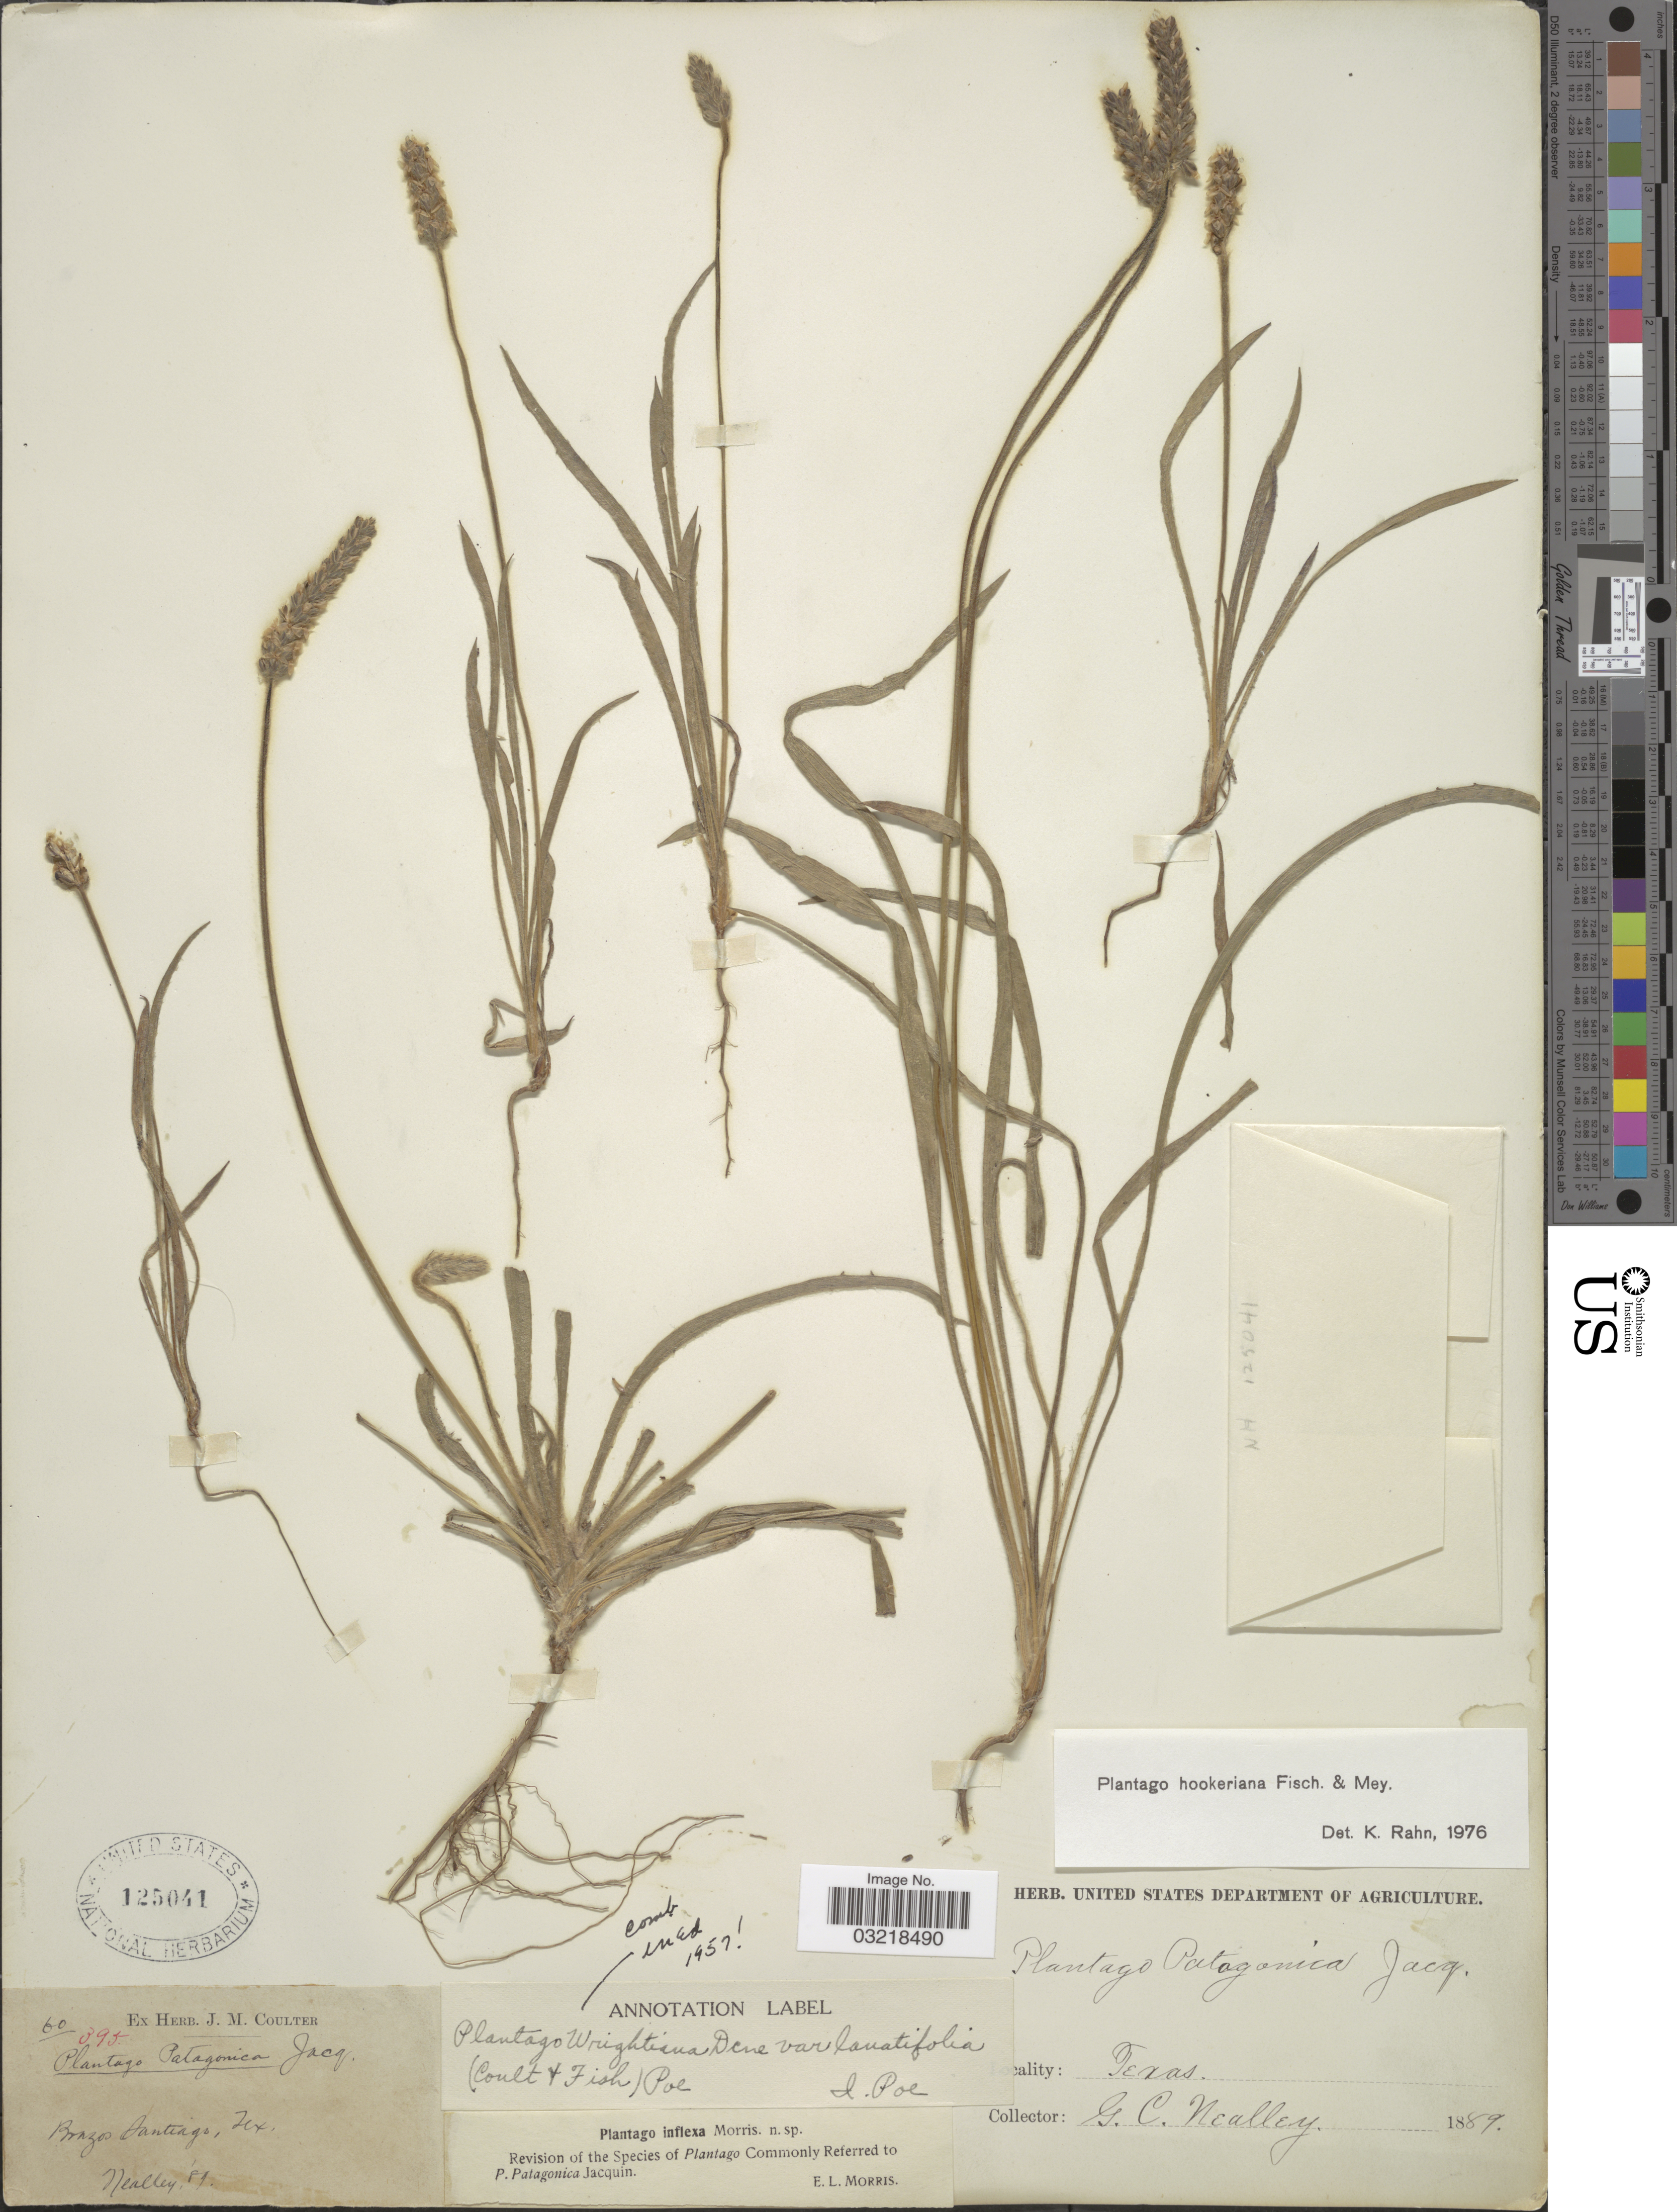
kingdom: Plantae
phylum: Tracheophyta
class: Magnoliopsida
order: Lamiales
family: Plantaginaceae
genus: Plantago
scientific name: Plantago hookeriana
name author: Fisch. & C.A. Mey.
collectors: G. C. Nealley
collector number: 60/395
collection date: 1889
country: United States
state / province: Texas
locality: Brazos Santiago.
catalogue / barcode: US 125041